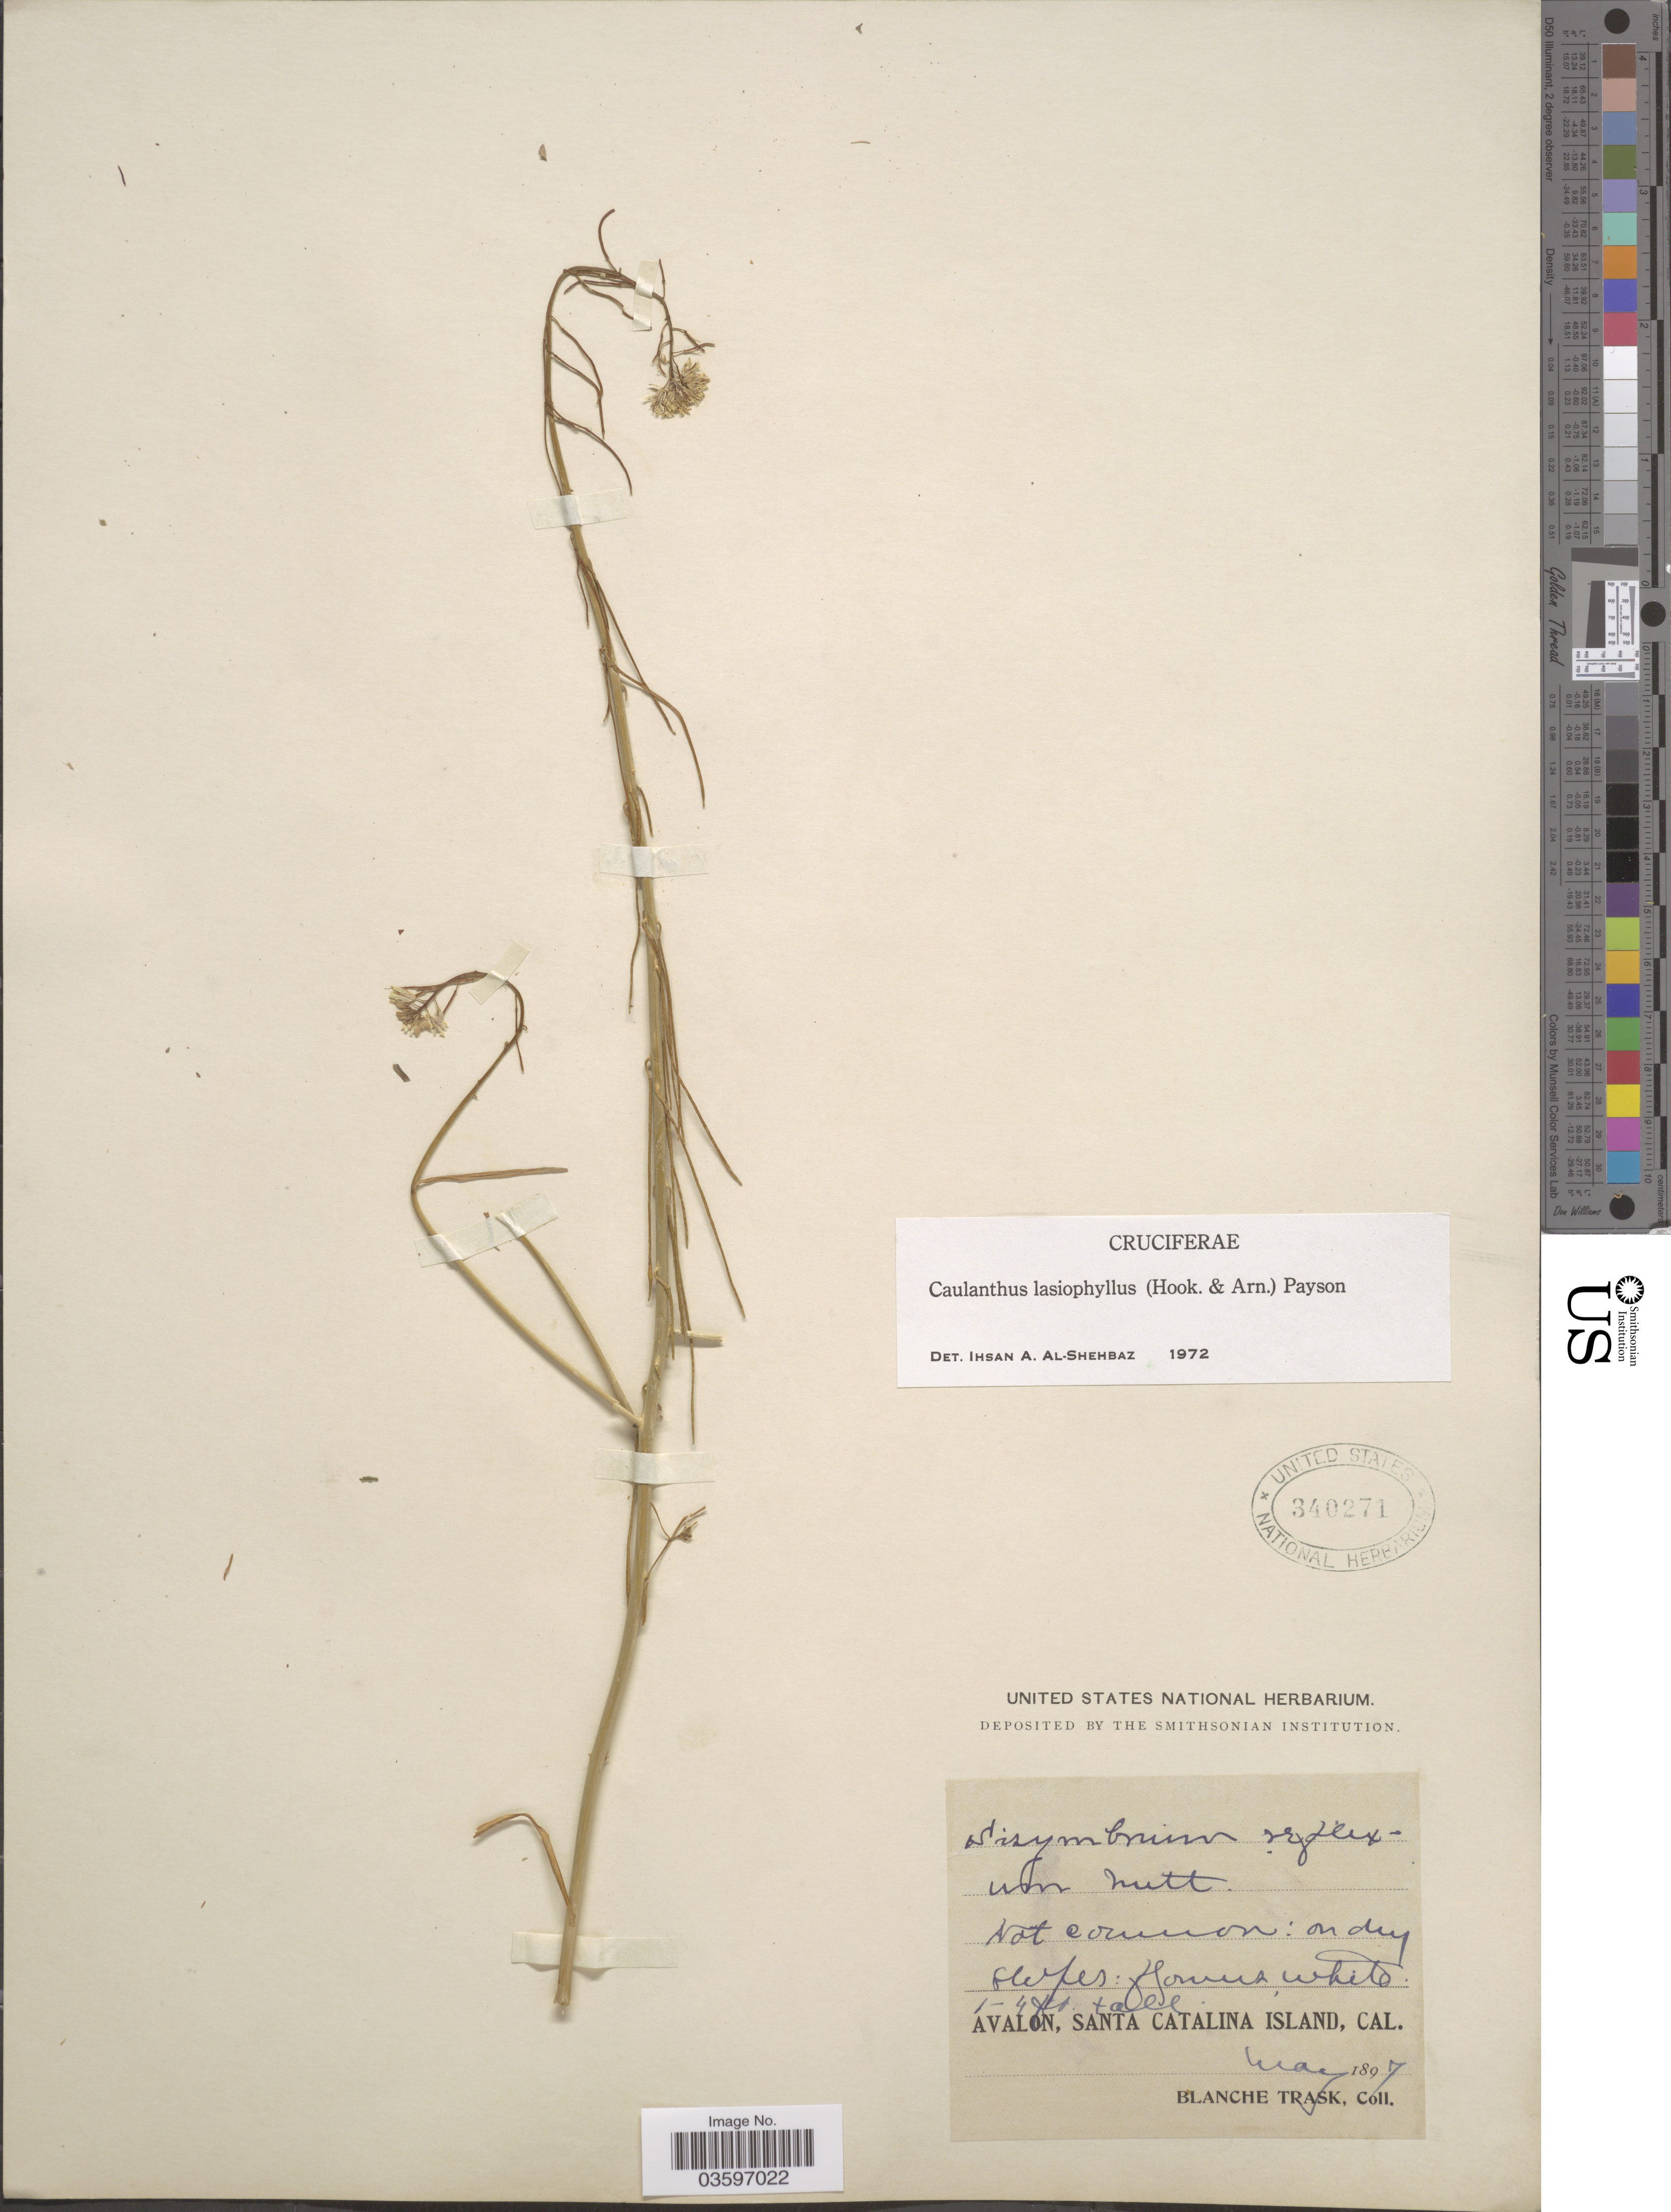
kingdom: Plantae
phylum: Tracheophyta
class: Magnoliopsida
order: Brassicales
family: Brassicaceae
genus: Caulanthus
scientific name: Caulanthus lasiophyllus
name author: (Hook. & Arn.) Payson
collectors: B. Trask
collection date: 1897-05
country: United States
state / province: California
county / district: Los Angeles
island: Santa Catalina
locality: Avalon, Santa Catalina Island.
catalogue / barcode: US 340271